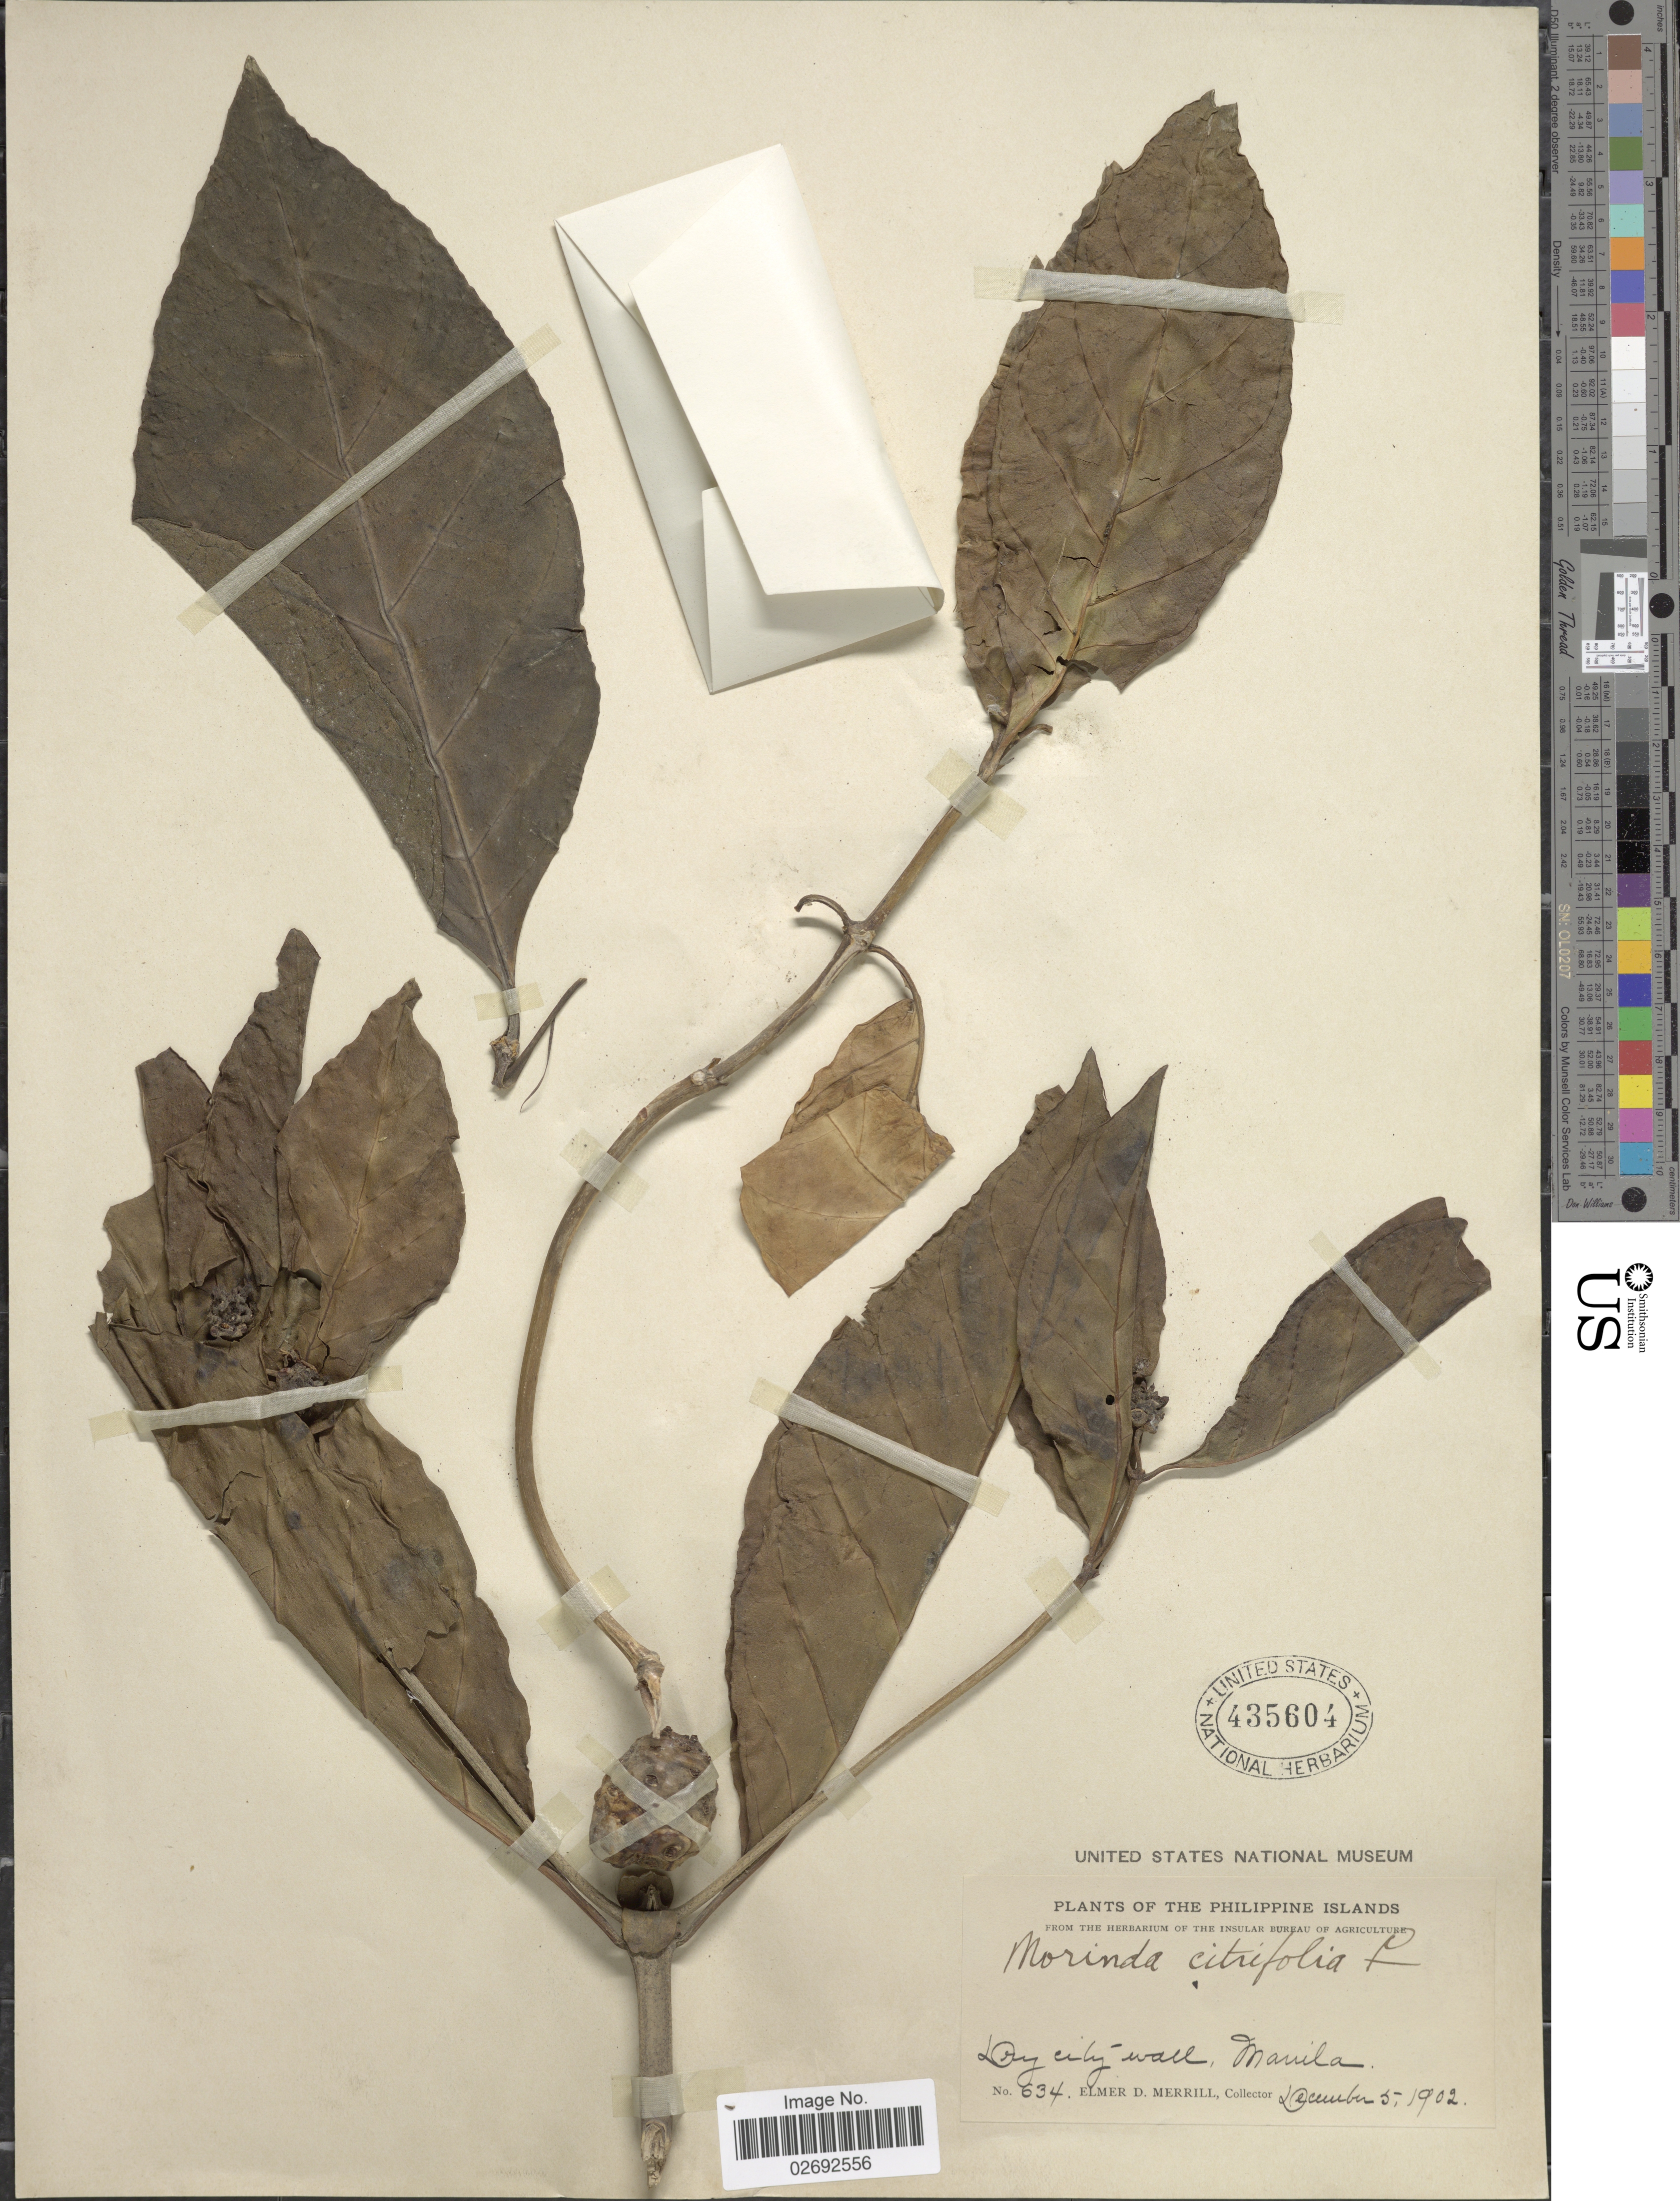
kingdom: Plantae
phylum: Tracheophyta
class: Magnoliopsida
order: Gentianales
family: Rubiaceae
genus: Morinda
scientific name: Morinda citrifolia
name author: L.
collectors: E. D. Merrill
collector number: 634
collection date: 1902-12-05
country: Philippines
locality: Dry city wall, Manila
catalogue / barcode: US 435604